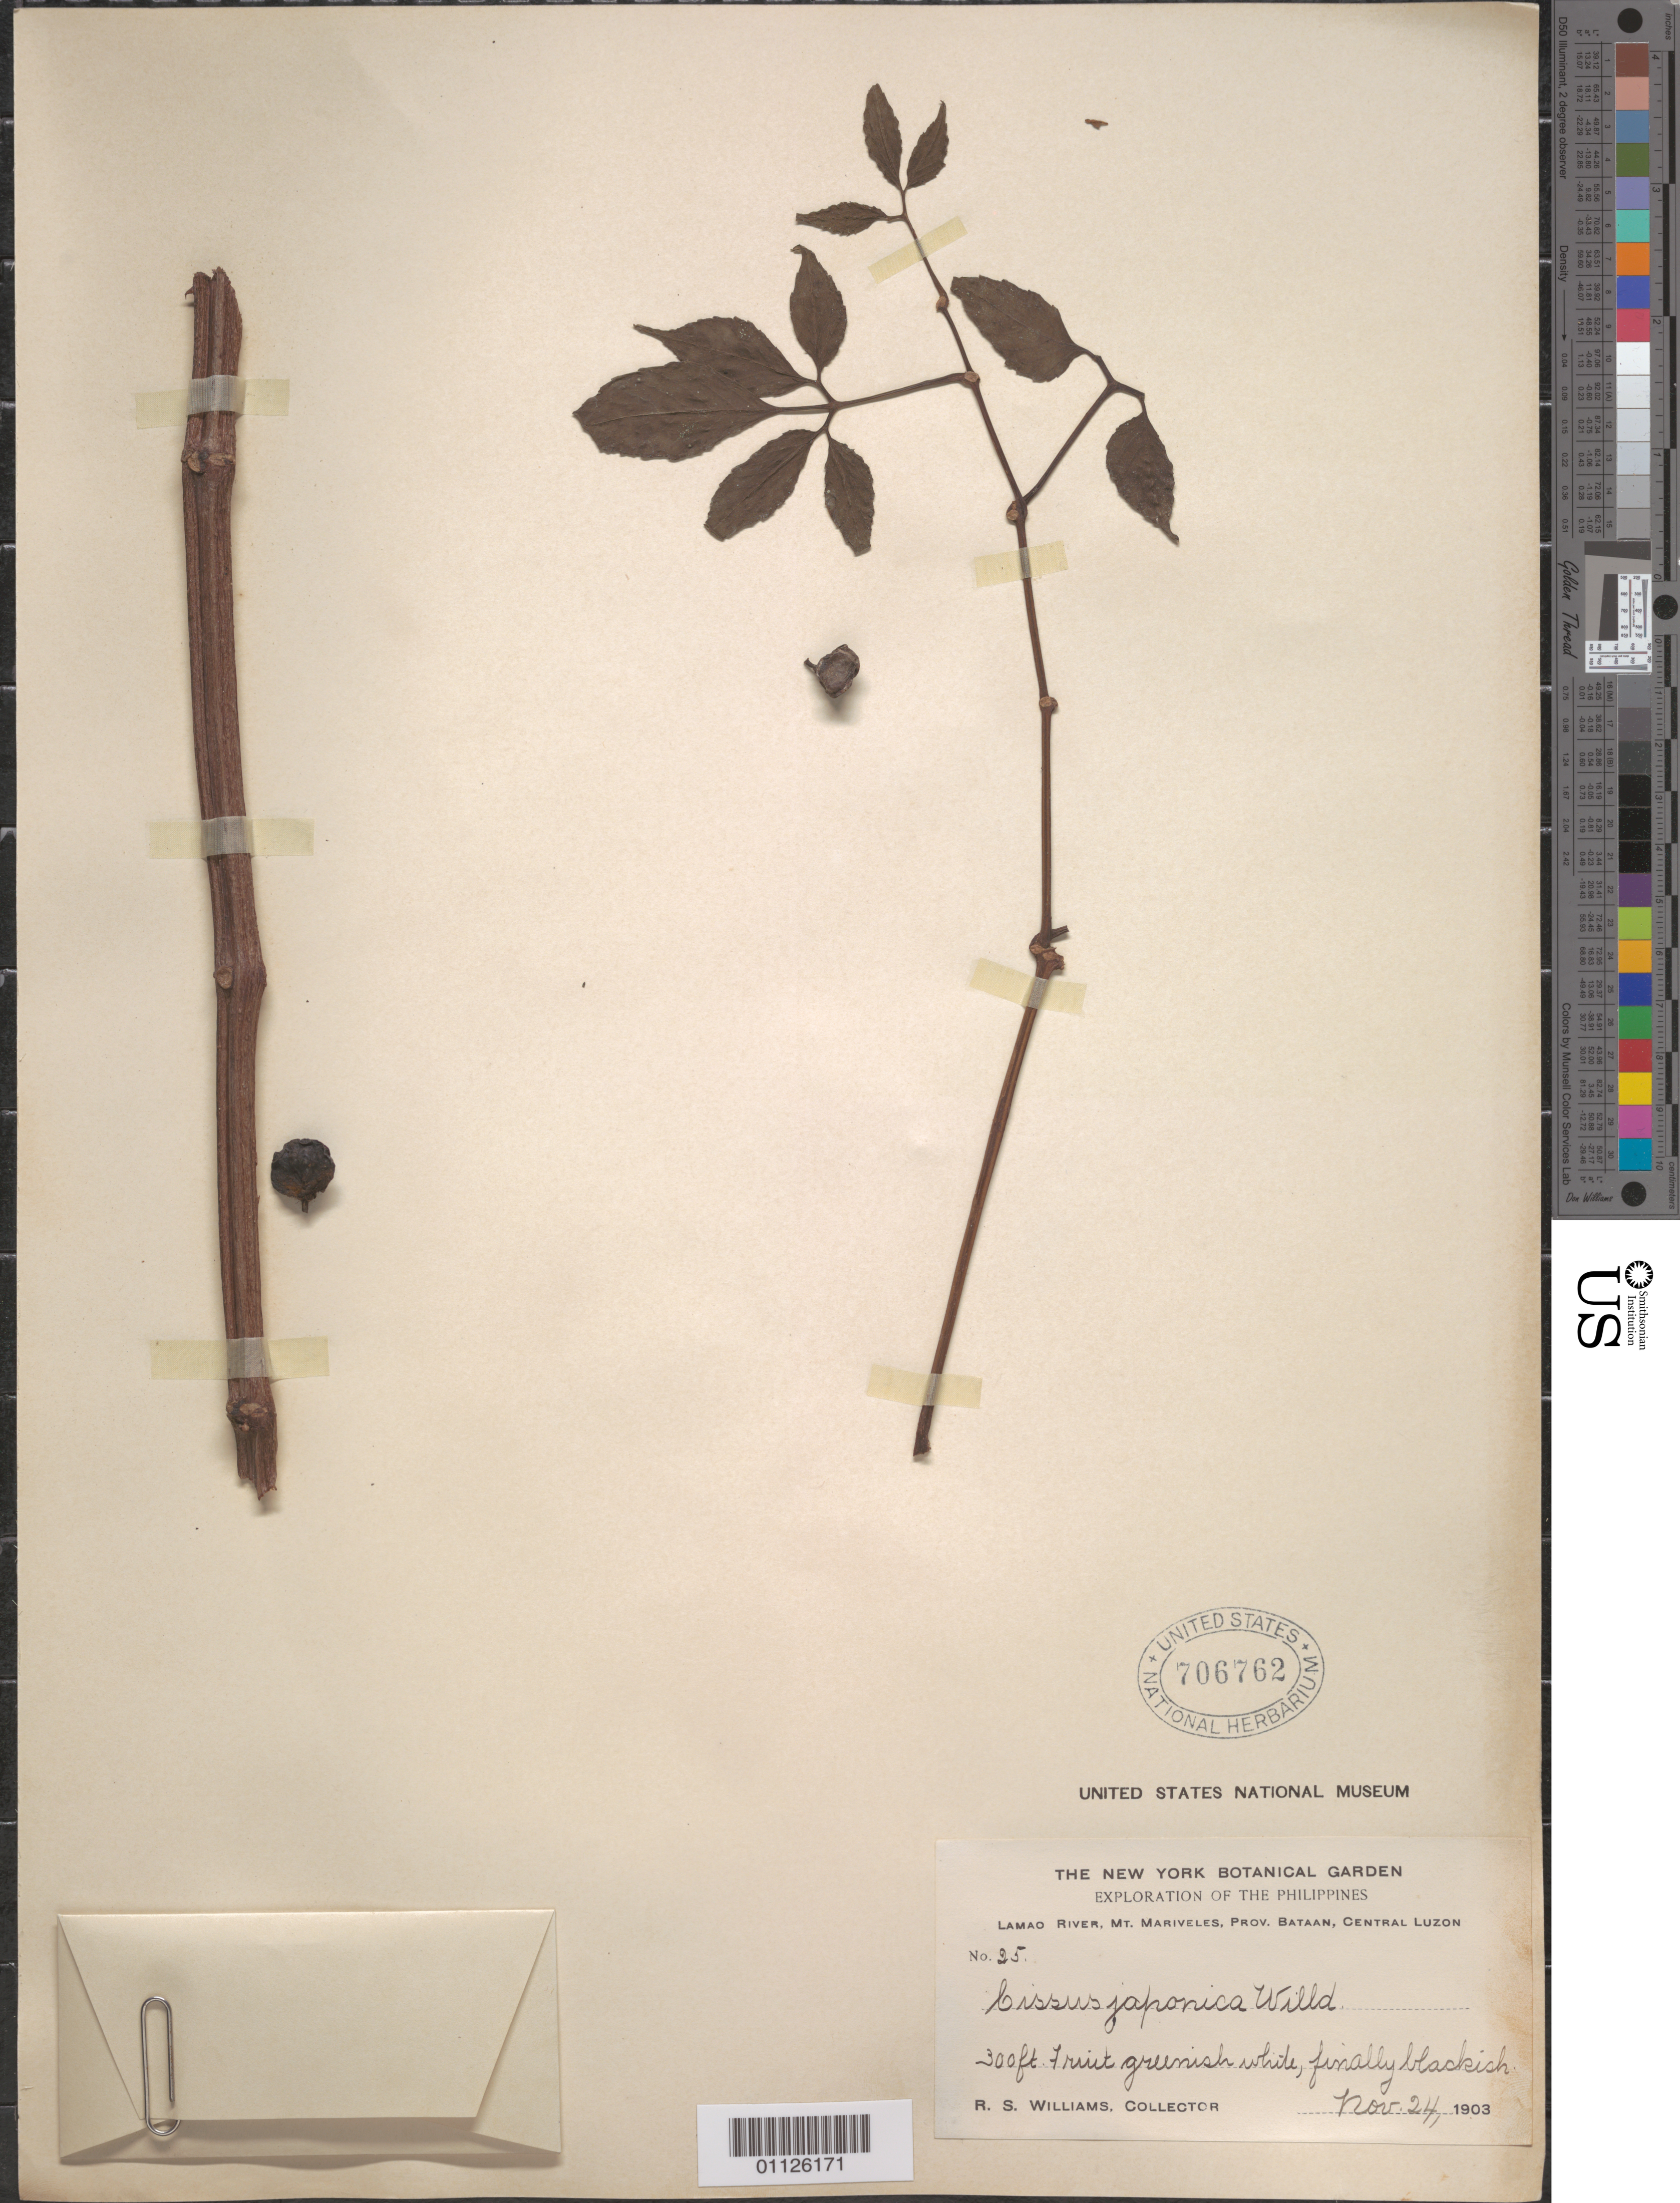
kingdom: Plantae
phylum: Tracheophyta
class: Magnoliopsida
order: Vitales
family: Vitaceae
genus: Cissus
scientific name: Cissus japonica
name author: (Thunb.) Willd.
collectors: R. S. Williams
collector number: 25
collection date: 1903-11-24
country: Philippines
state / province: Central Luzon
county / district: Bataan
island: Luzon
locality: Lamao River, Mt Mariveles.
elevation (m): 91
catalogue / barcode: US 706762